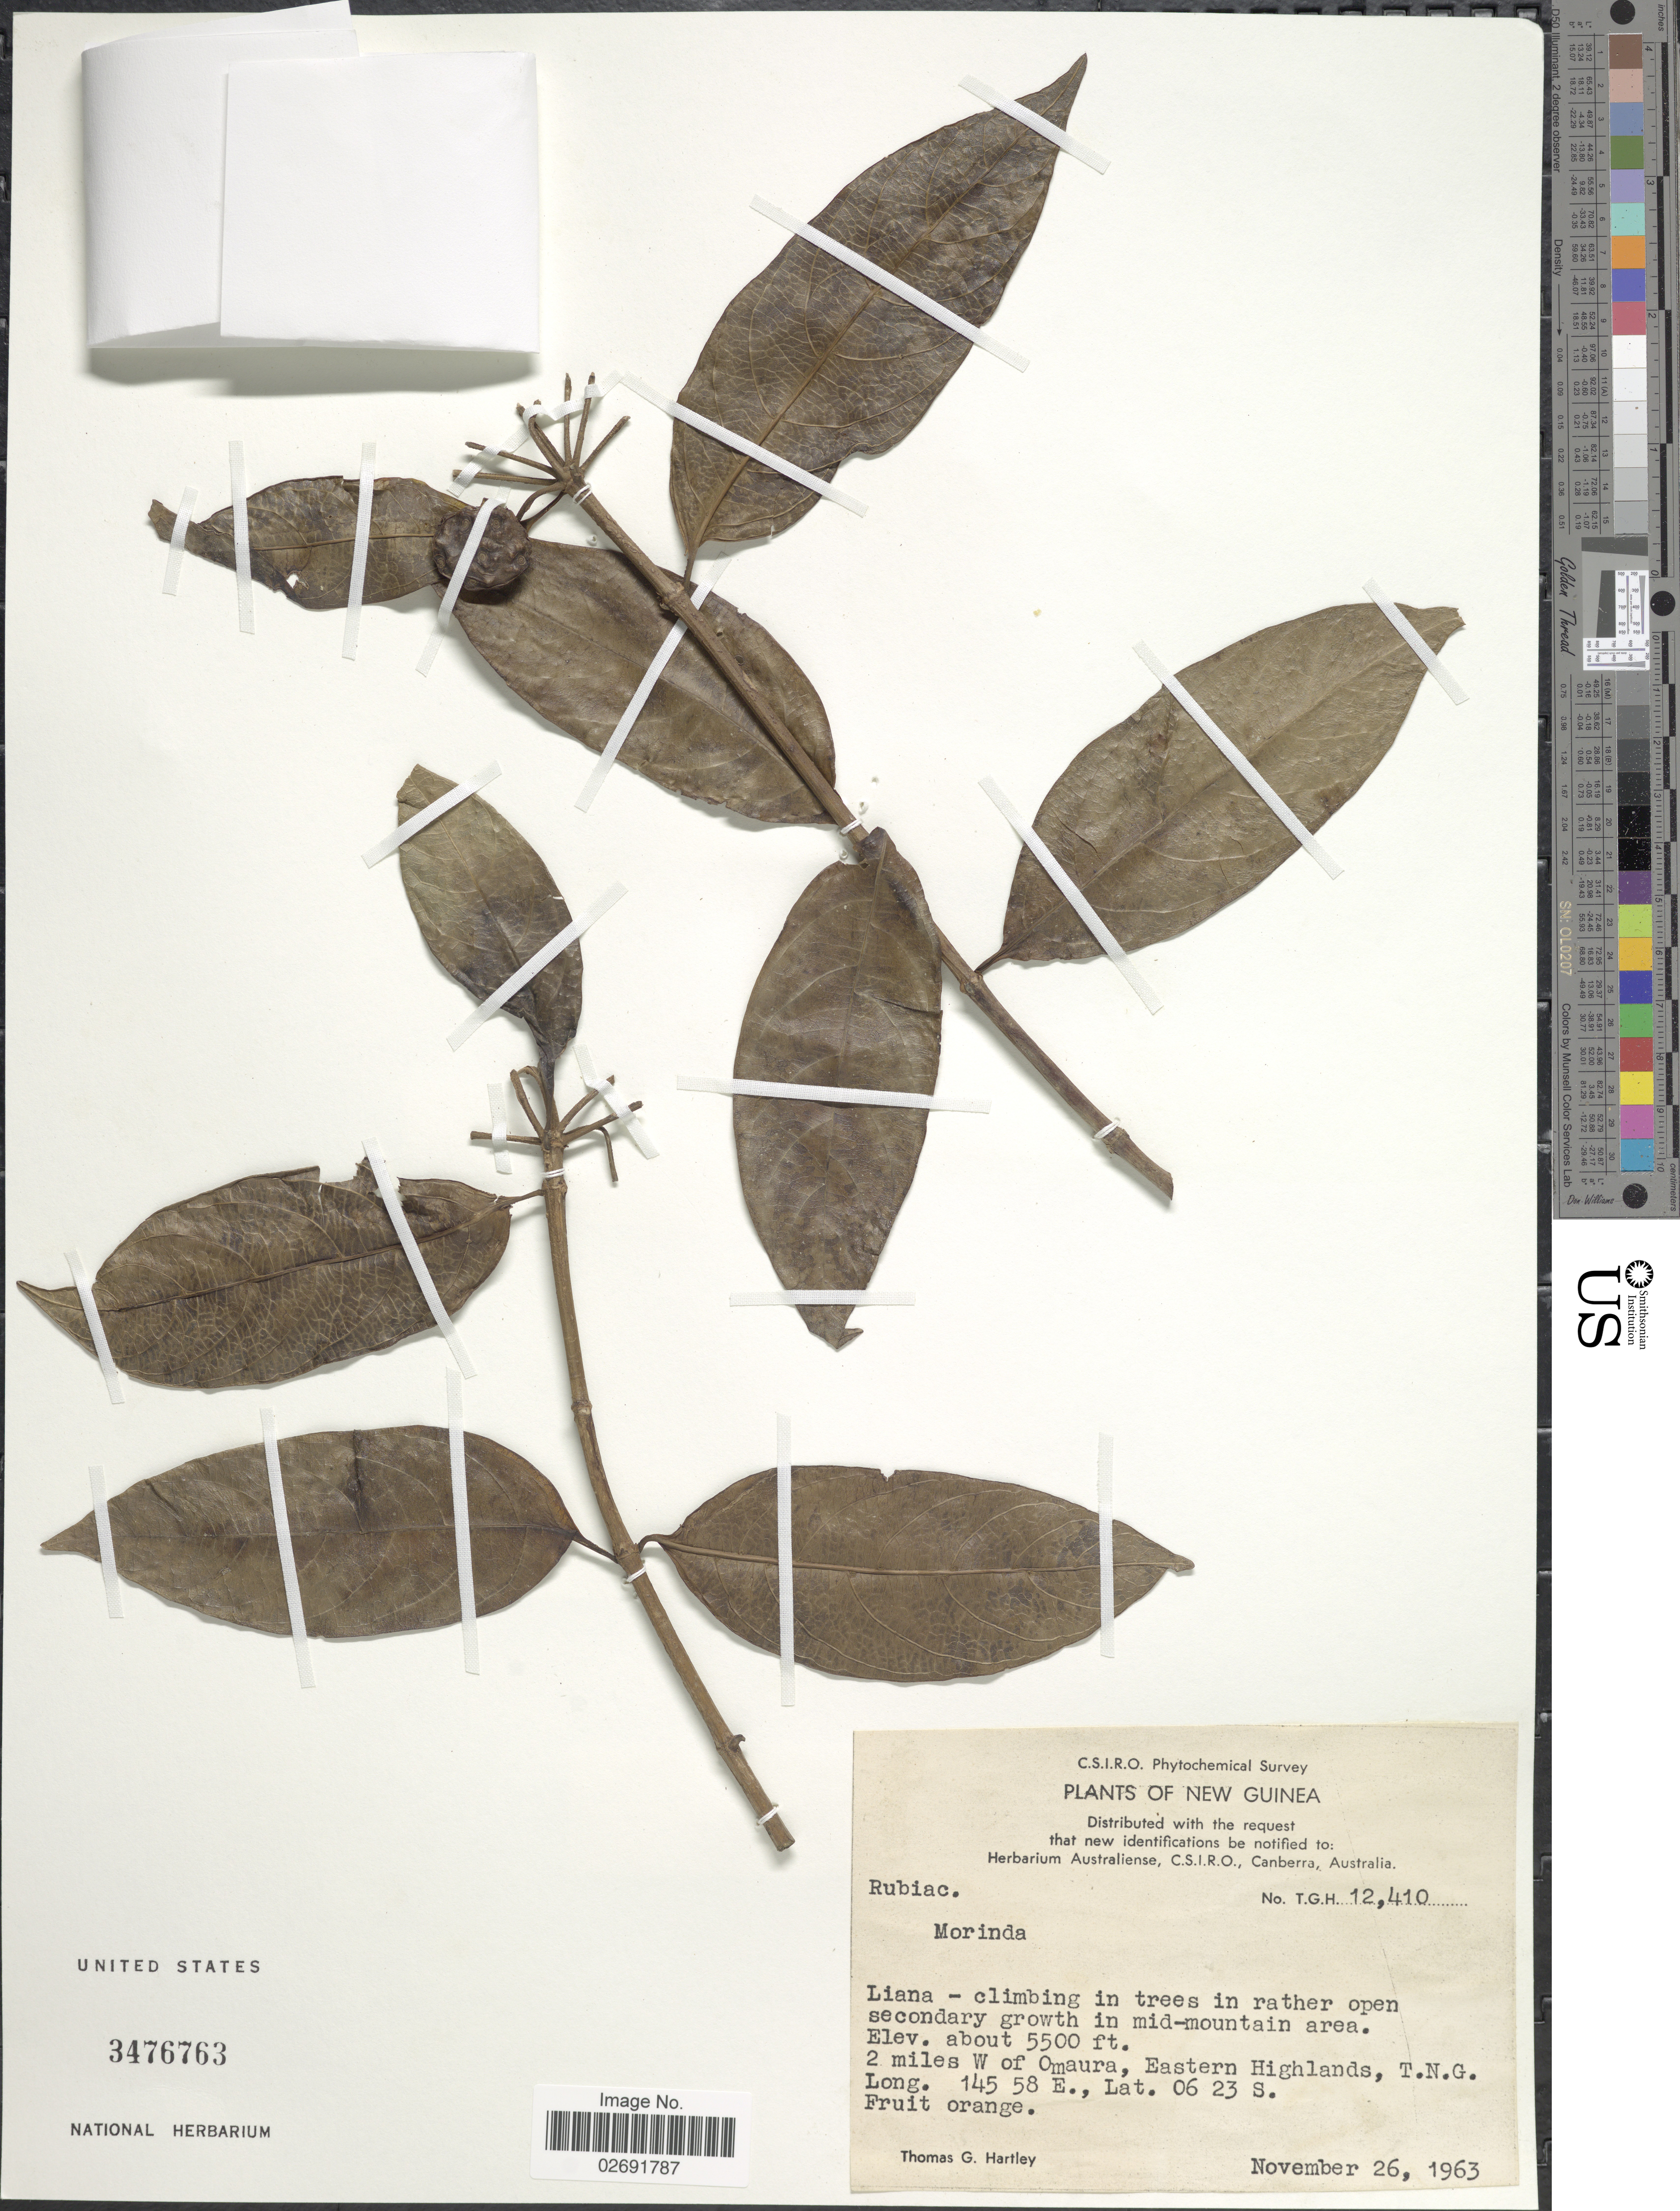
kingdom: Plantae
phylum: Tracheophyta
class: Magnoliopsida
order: Gentianales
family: Rubiaceae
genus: Gynochthodes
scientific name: Gynochthodes sp.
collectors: T. G. Hartley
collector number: TGH12410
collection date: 1963-11-26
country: Papua New Guinea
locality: New Guinea. 2 miles W of Omaura, Eastern Highlands, T.N.G.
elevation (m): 1676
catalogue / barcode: US 3476763